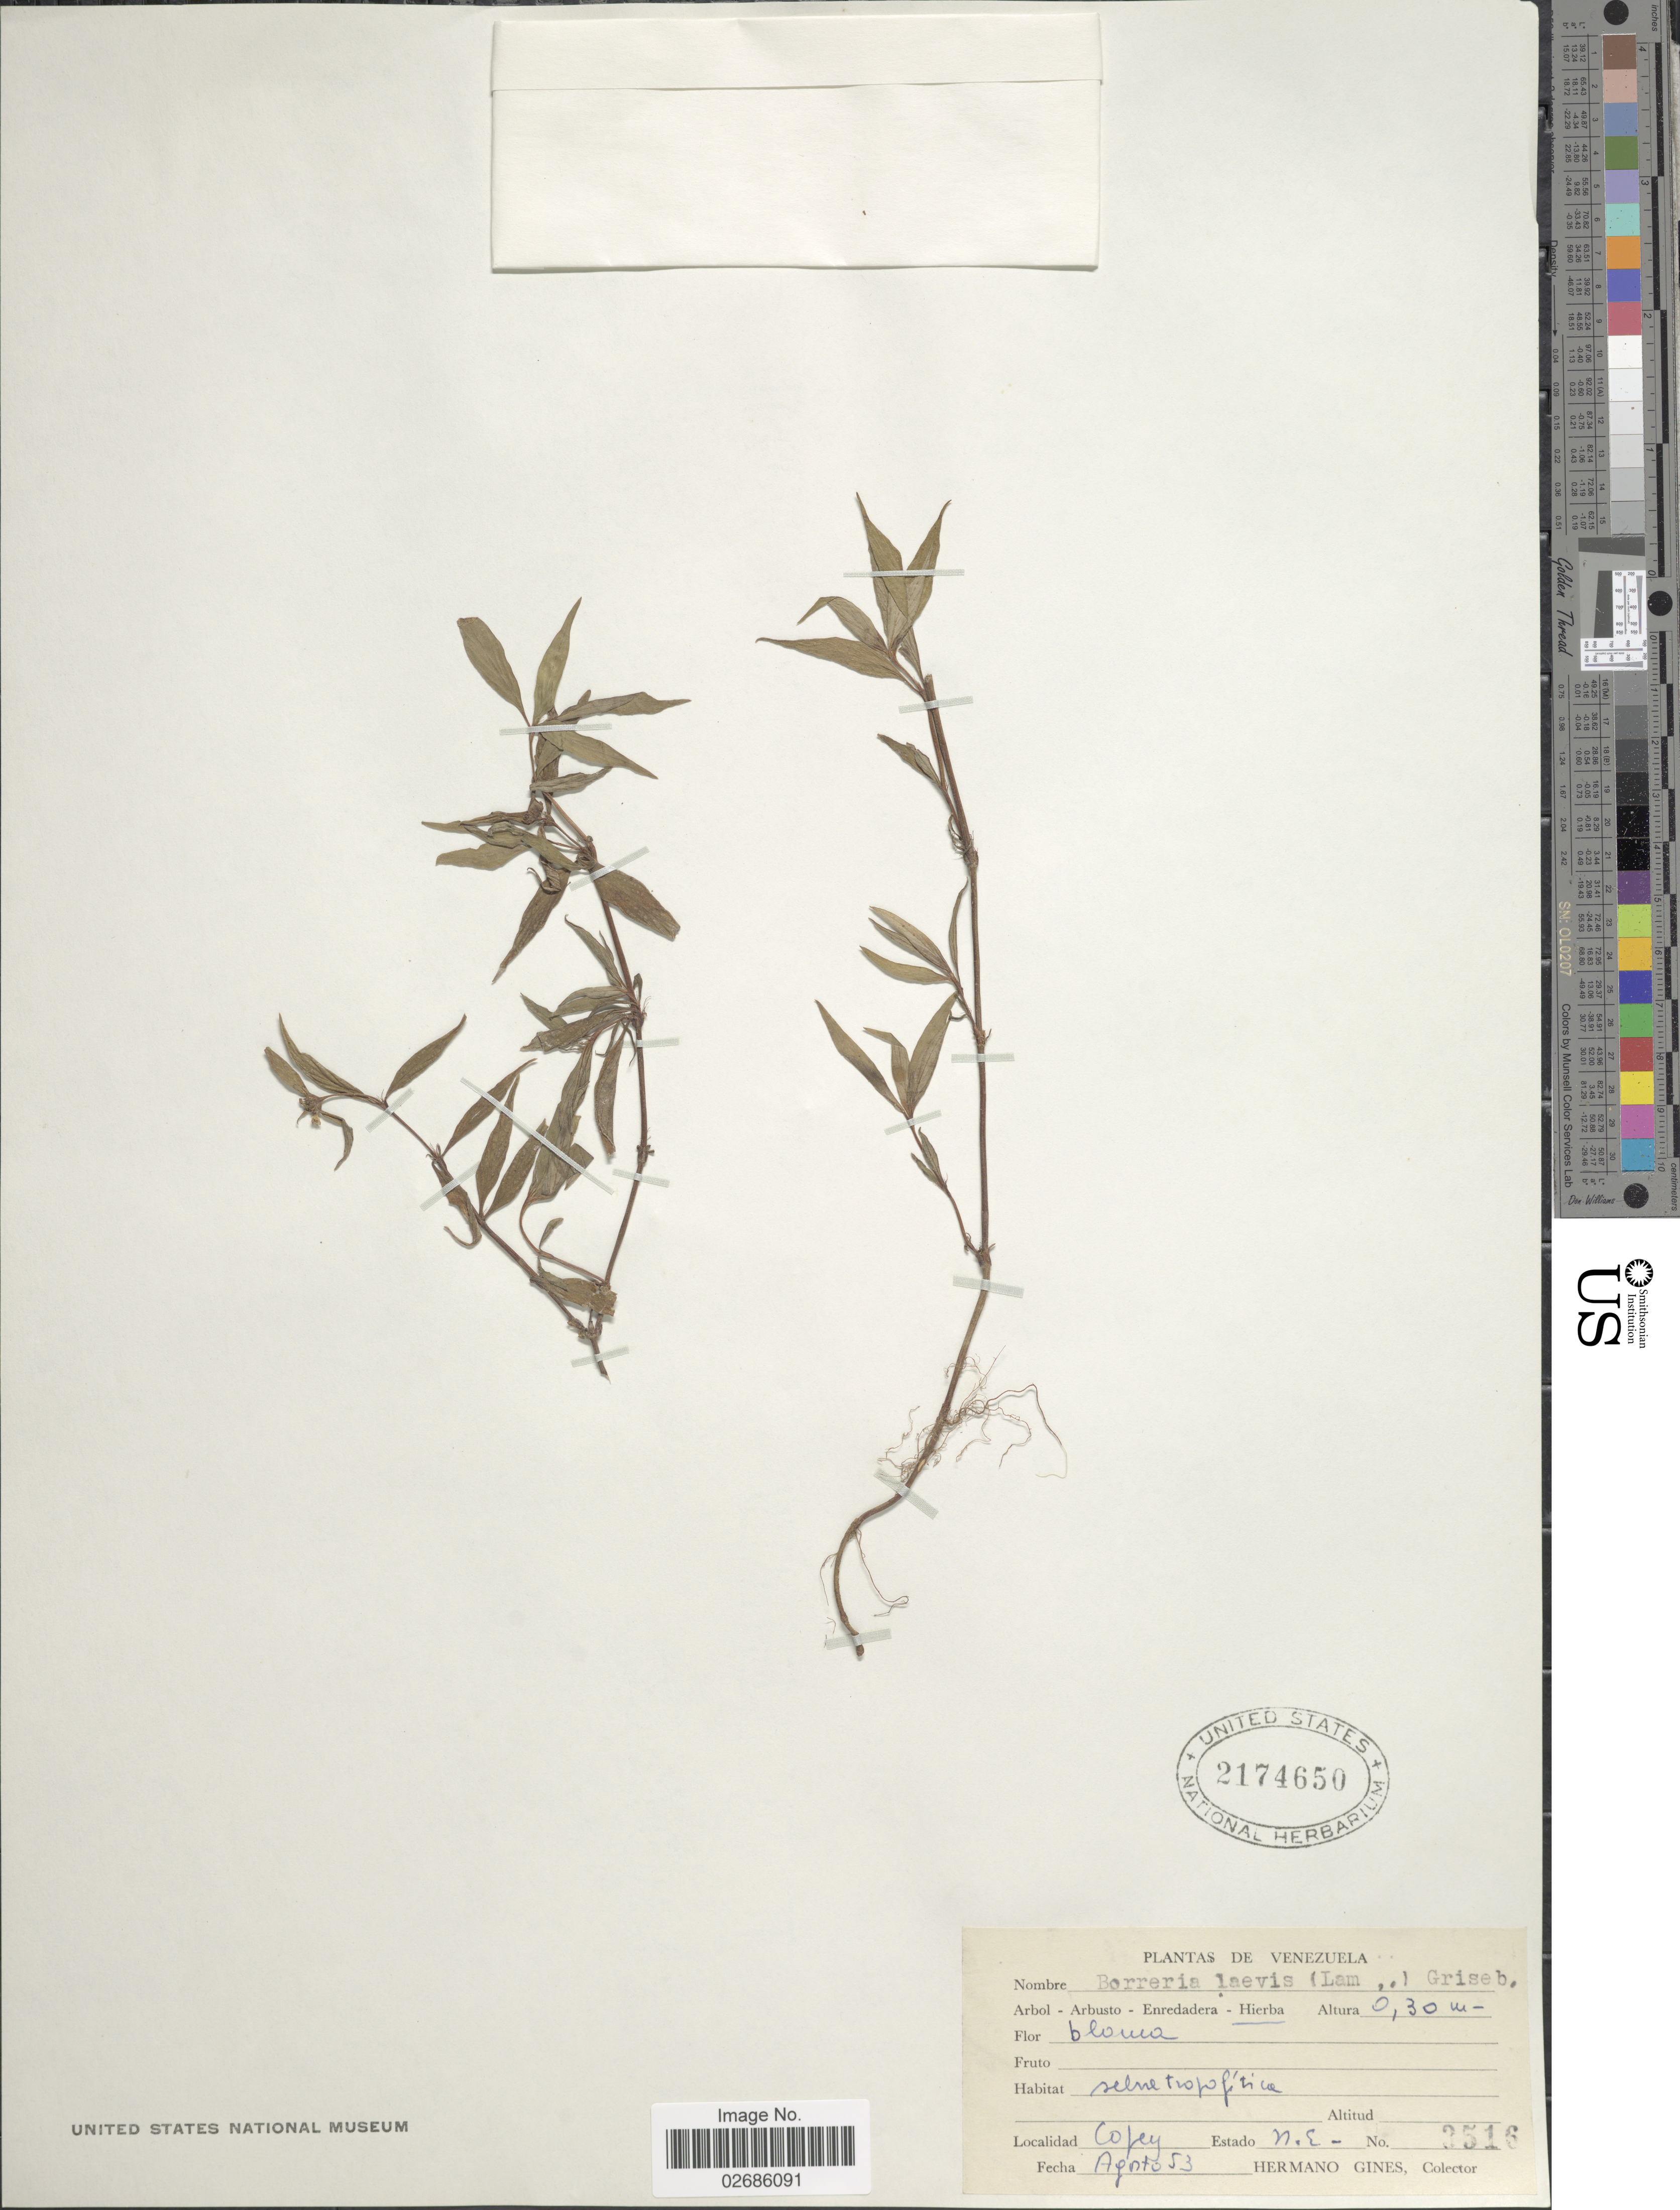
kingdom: Plantae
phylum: Tracheophyta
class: Magnoliopsida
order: Gentianales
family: Rubiaceae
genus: Borreria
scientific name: Borreria assurgens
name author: (Ruiz & Pav.) Griseb.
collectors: Bro. Gines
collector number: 3516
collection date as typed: Transcribed d/m/y: /8/53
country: Venezuela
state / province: Nueva Esparta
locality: Copey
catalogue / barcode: US 2174650